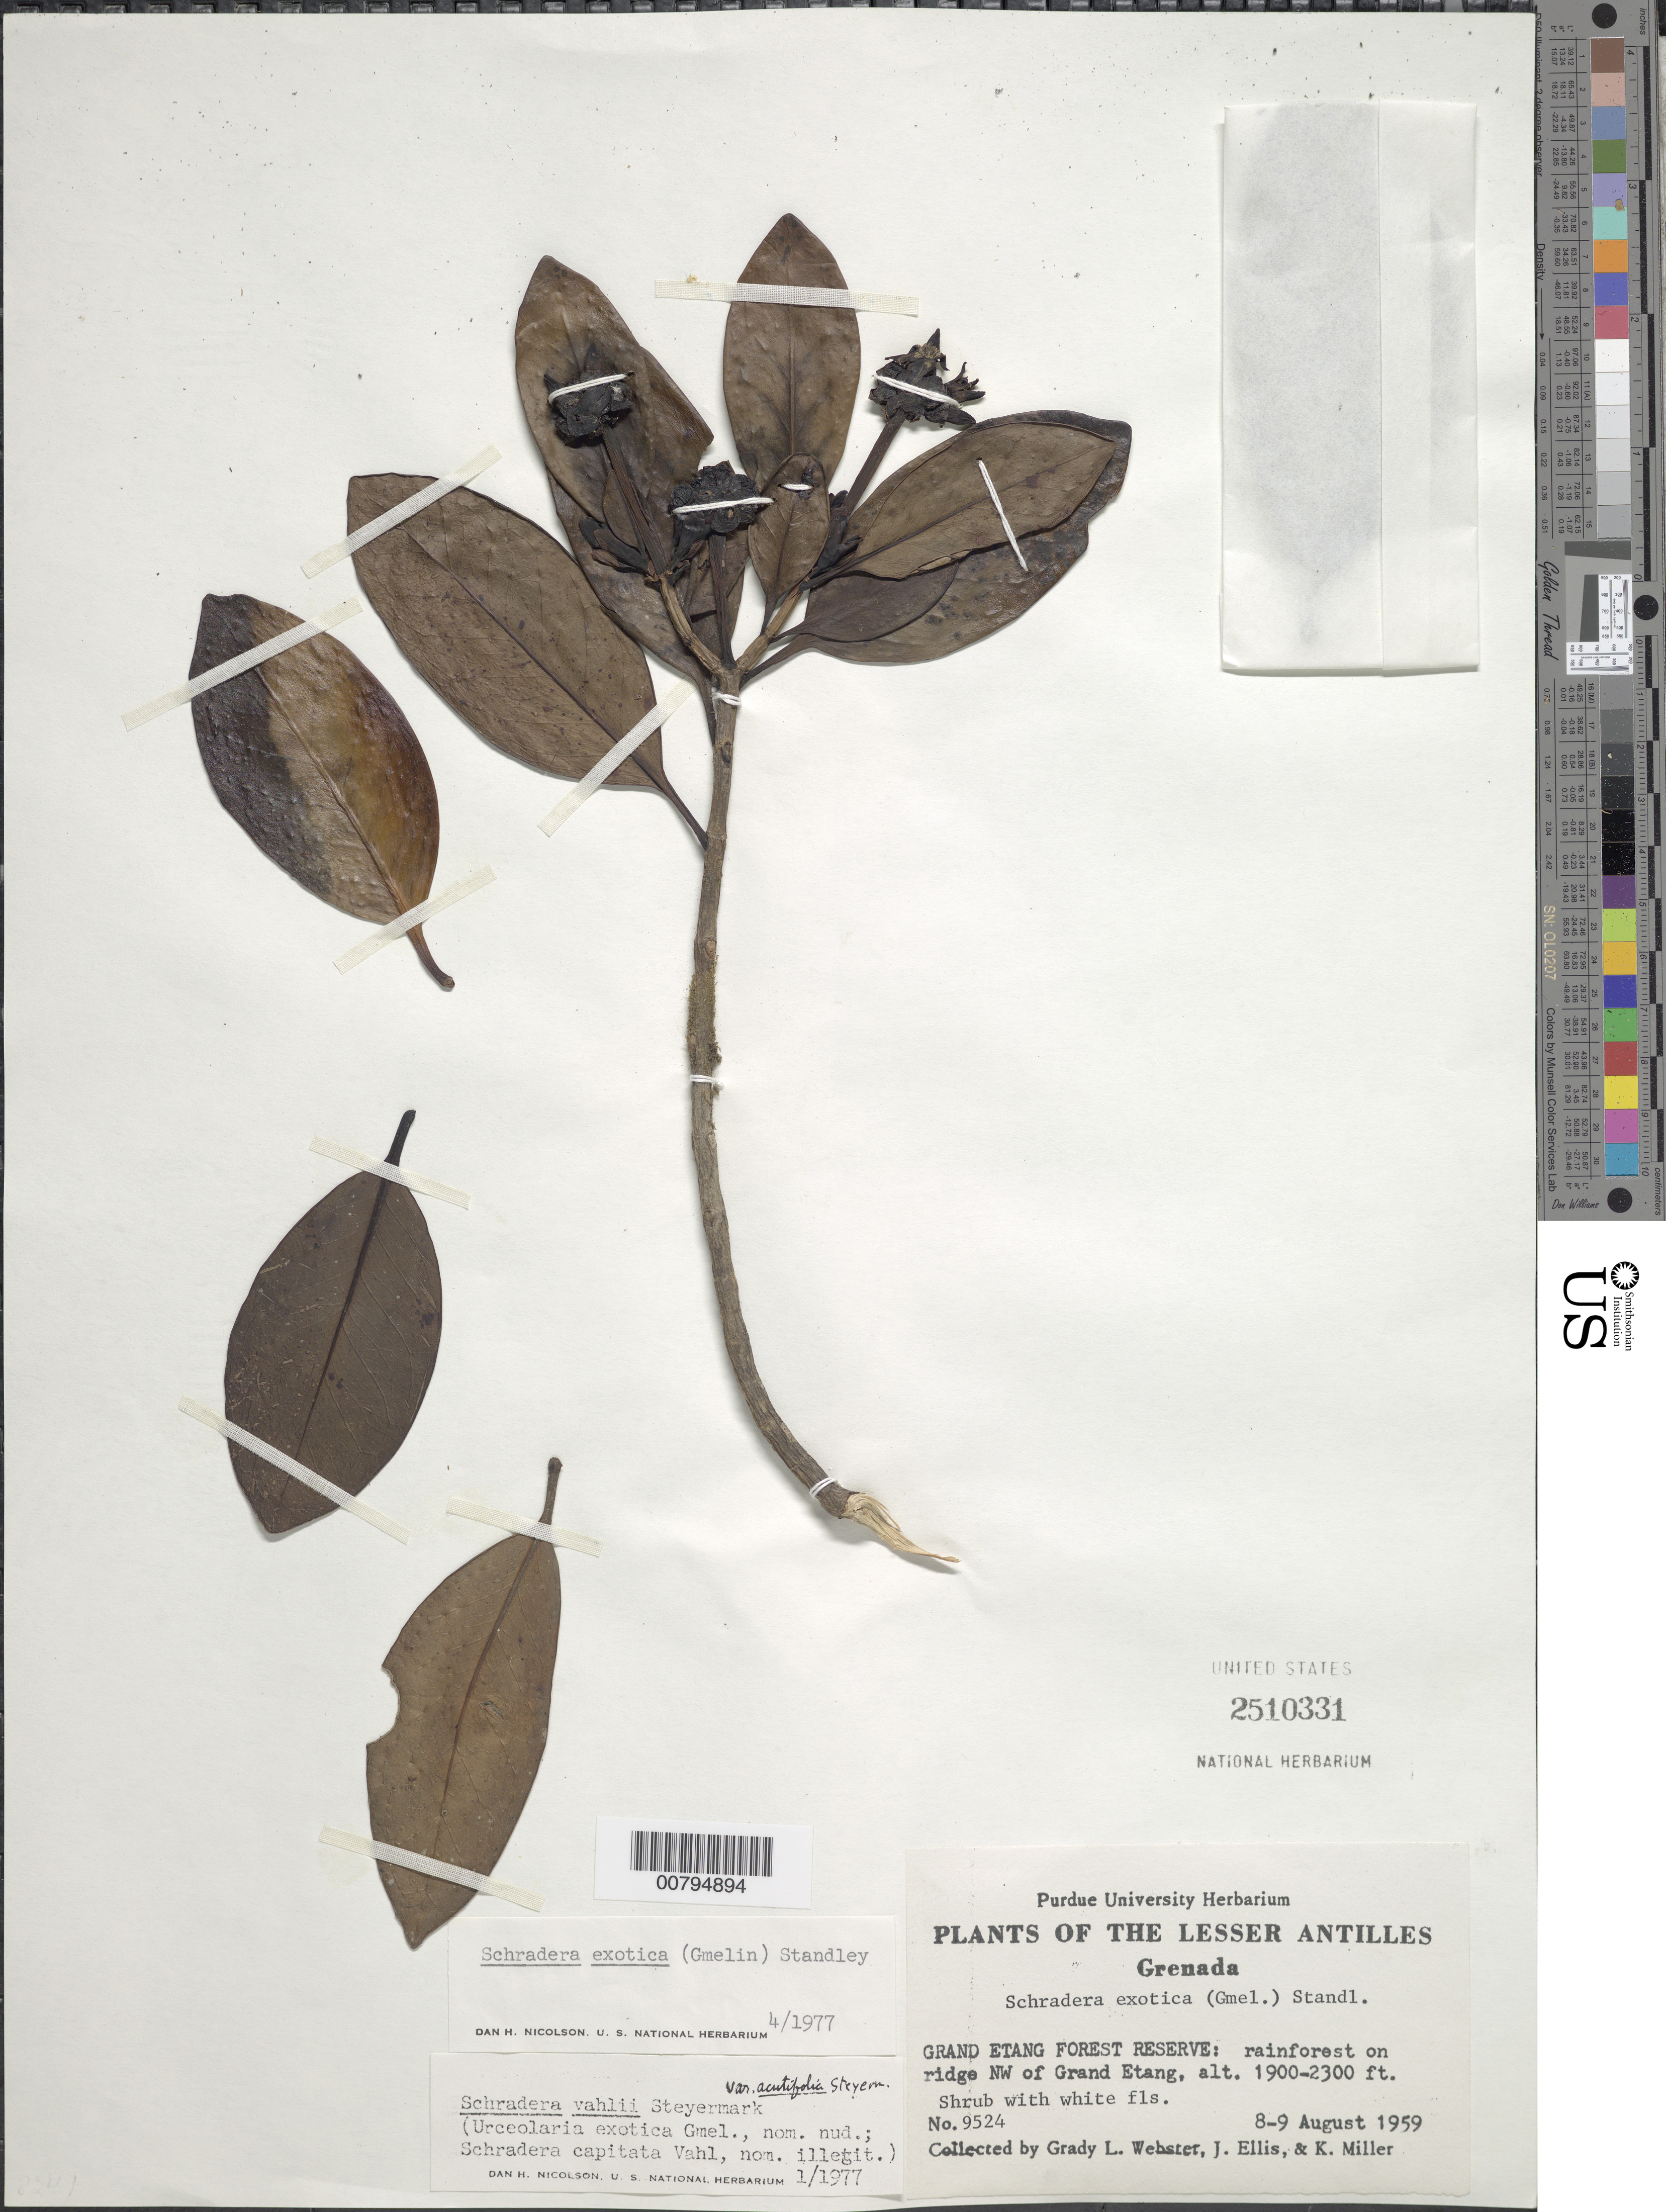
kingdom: Plantae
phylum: Tracheophyta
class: Magnoliopsida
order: Gentianales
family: Rubiaceae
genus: Schradera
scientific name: Schradera exotica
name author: (J.F. Gmel.) Standl.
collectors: G. L. Webster, J. R. Ellis & K. Miller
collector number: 9524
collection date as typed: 08 Aug 1959 to 09 Aug 1959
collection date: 1959-08-08/1959-08-09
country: Grenada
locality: Grand Etang Forest Reserve: Forest on ridge NW of Grand Etang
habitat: Rainforest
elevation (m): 579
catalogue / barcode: US 2510331